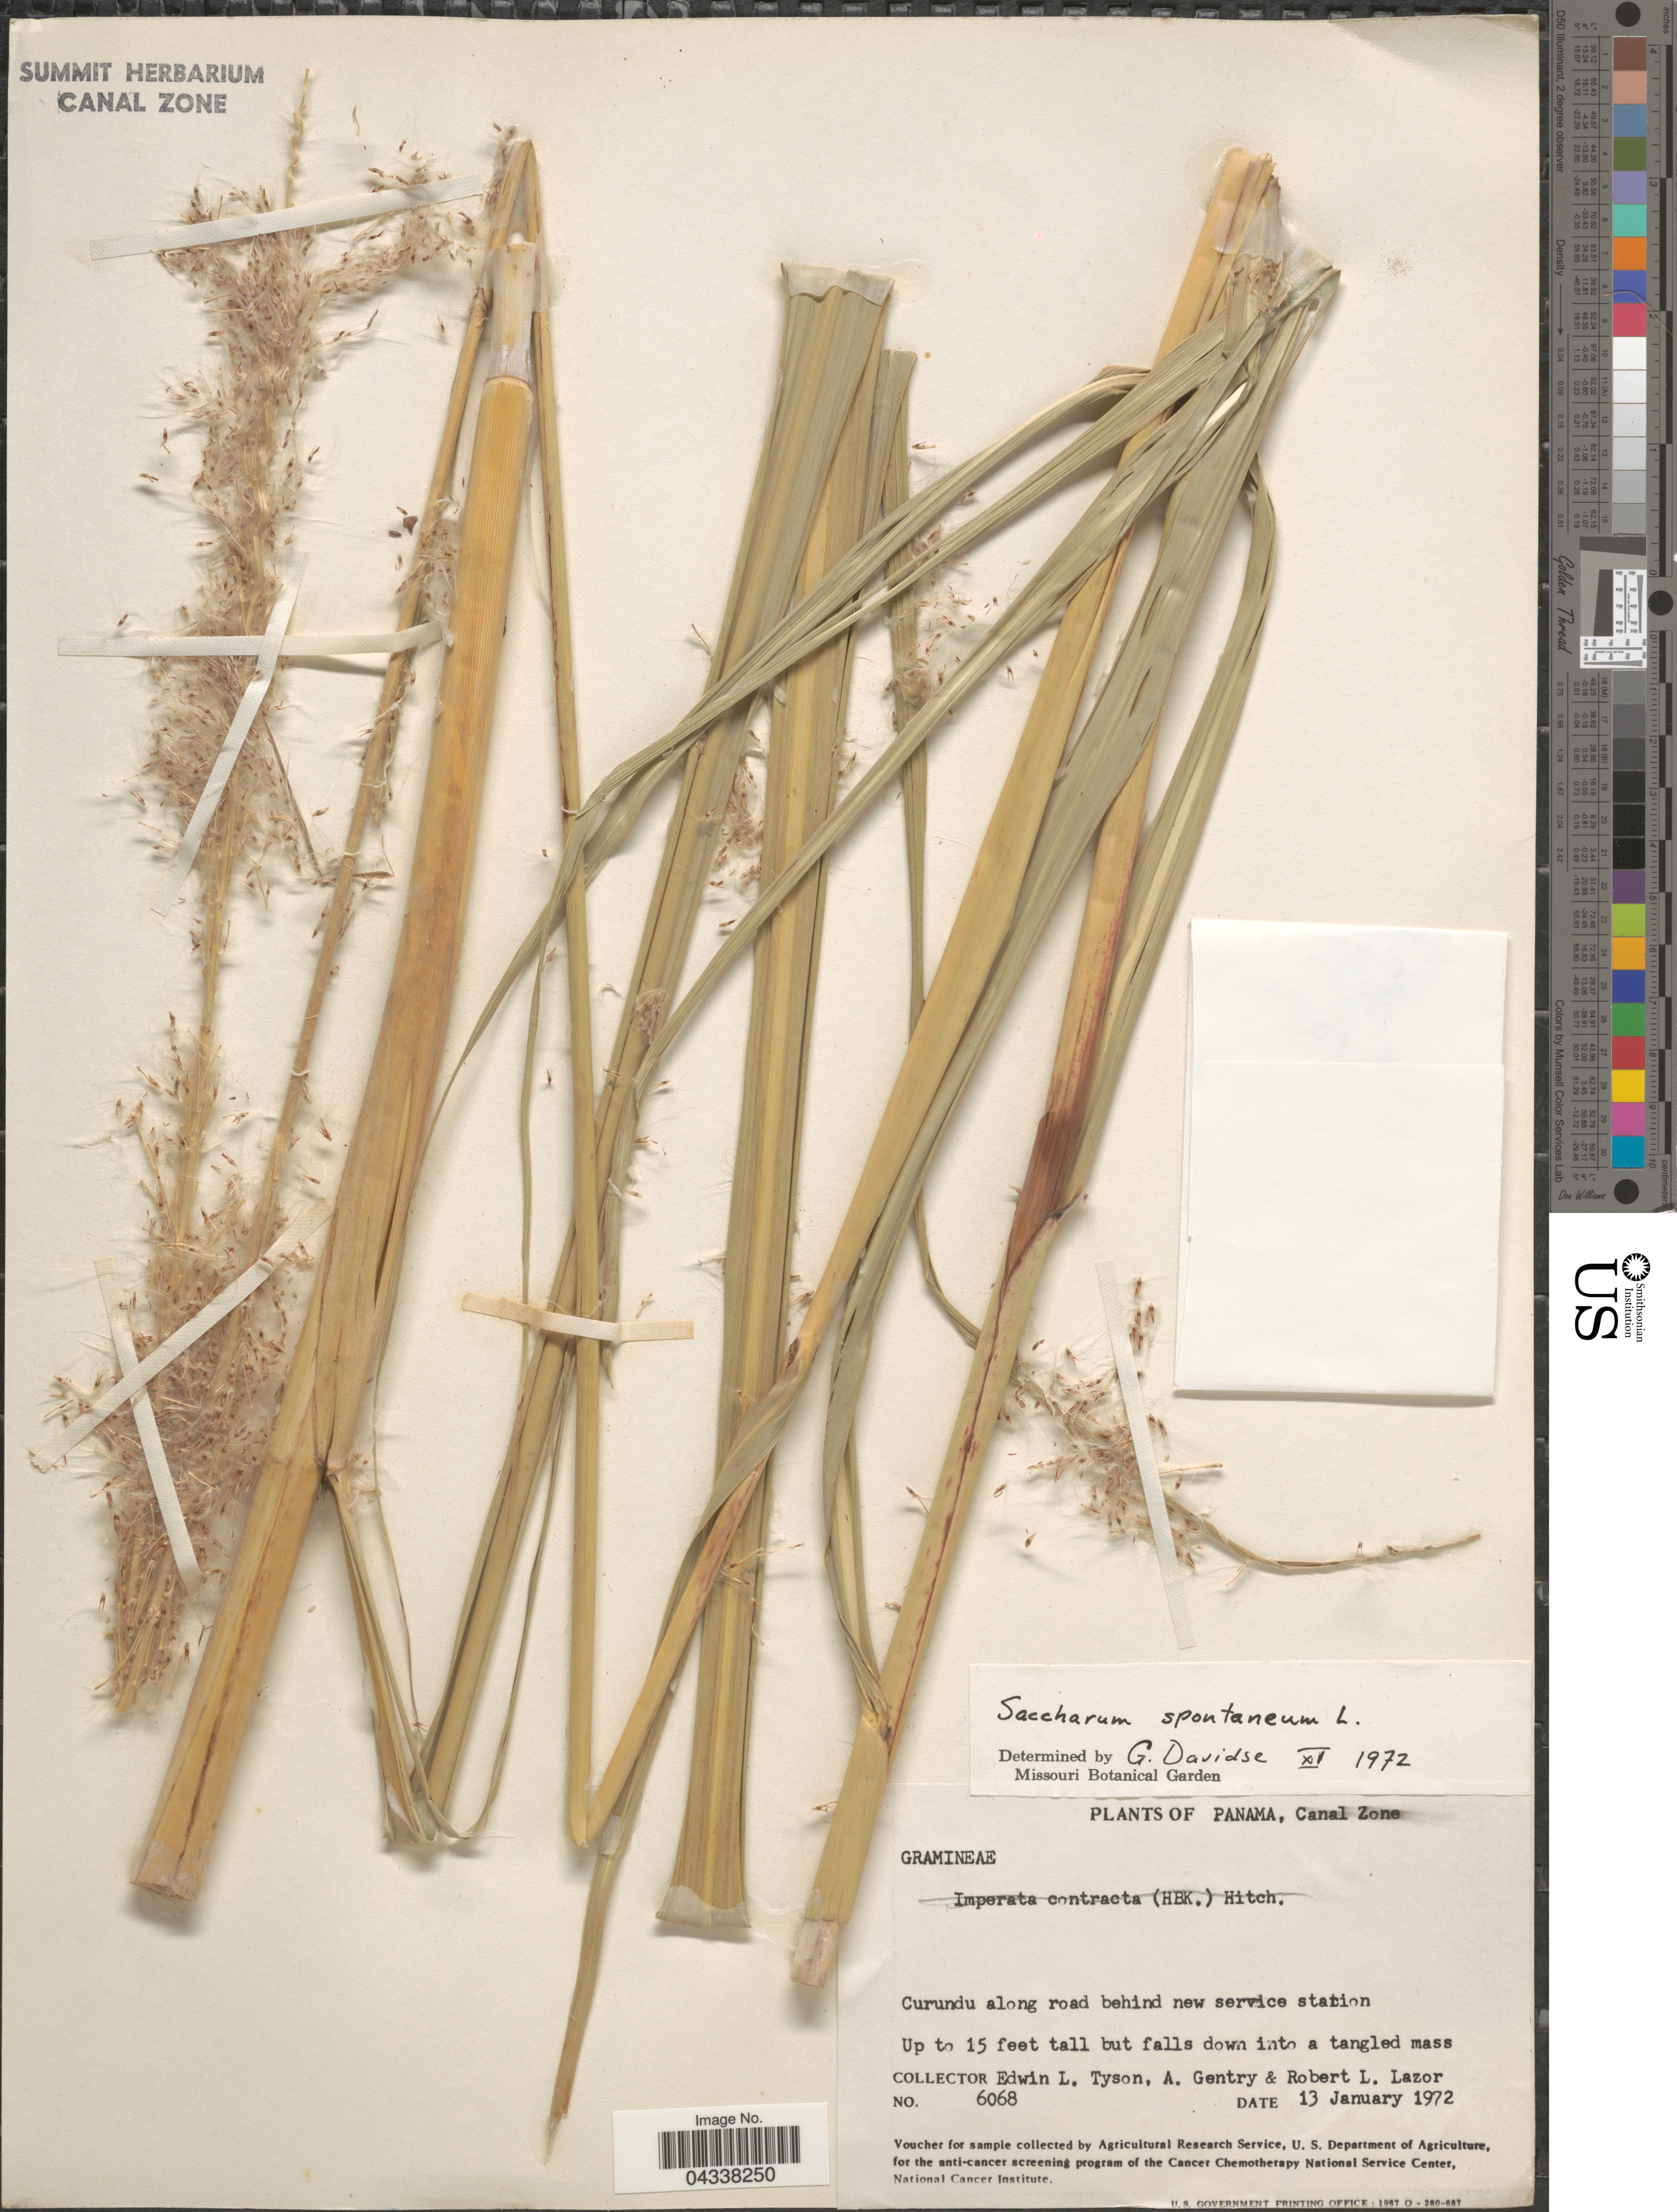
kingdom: Plantae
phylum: Tracheophyta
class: Liliopsida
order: Poales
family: Poaceae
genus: Saccharum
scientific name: Saccharum spontaneum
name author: L.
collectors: E. L. Tyson, A. H. Gentry & R. L. Lazor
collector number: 6068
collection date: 1972-01-13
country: Panama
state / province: Colón / Panamá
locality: Canal Zone. Curundu along road behind new service station.